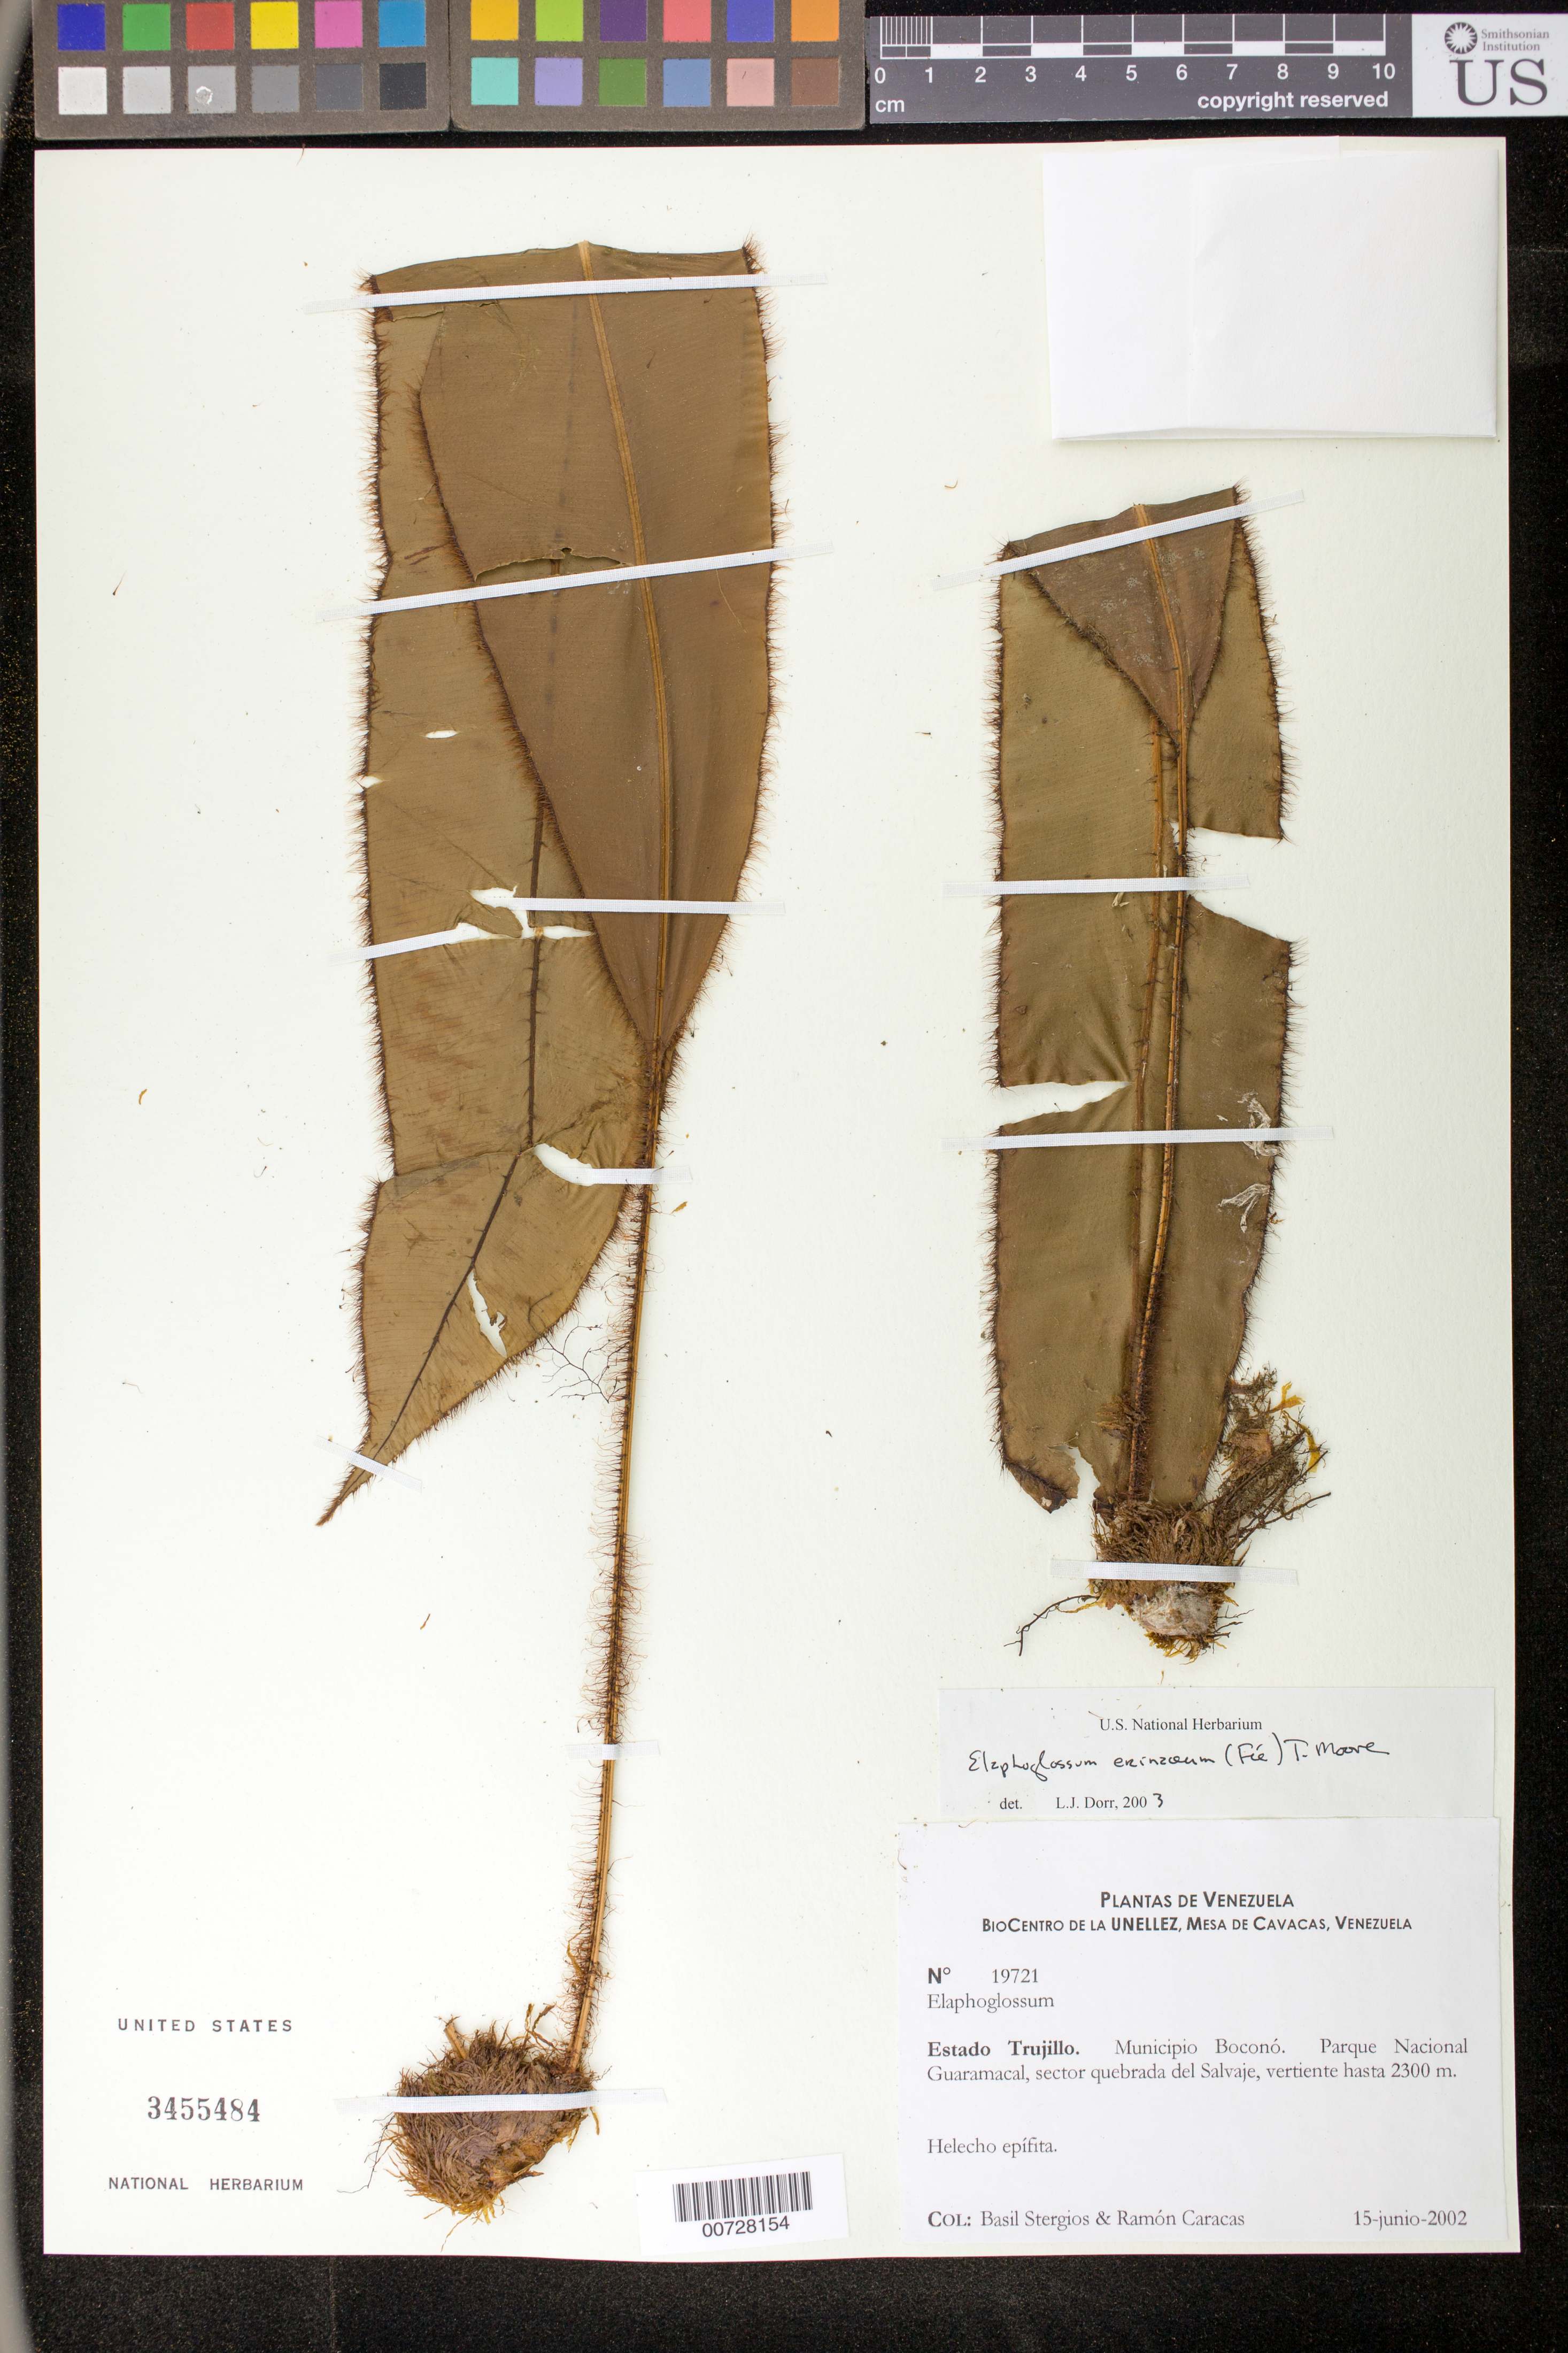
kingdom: Plantae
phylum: Tracheophyta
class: Polypodiopsida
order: Polypodiales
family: Dryopteridaceae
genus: Elaphoglossum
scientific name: Elaphoglossum erinaceum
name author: (Fée) T. Moore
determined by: Dorr, L. J., (BOT), Smithsonian Institution - National Museum of Natural History (UNITED STATES)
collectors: B. G. Stergios & R. Caracas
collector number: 19721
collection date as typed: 15 Jun 2002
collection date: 2002-06-15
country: Venezuela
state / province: Trujillo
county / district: Boconó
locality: Parque Nacional Guaramacal, sector quebrada del Salvaje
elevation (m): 2300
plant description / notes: NY, PORT, UC, US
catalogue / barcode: US 3455484